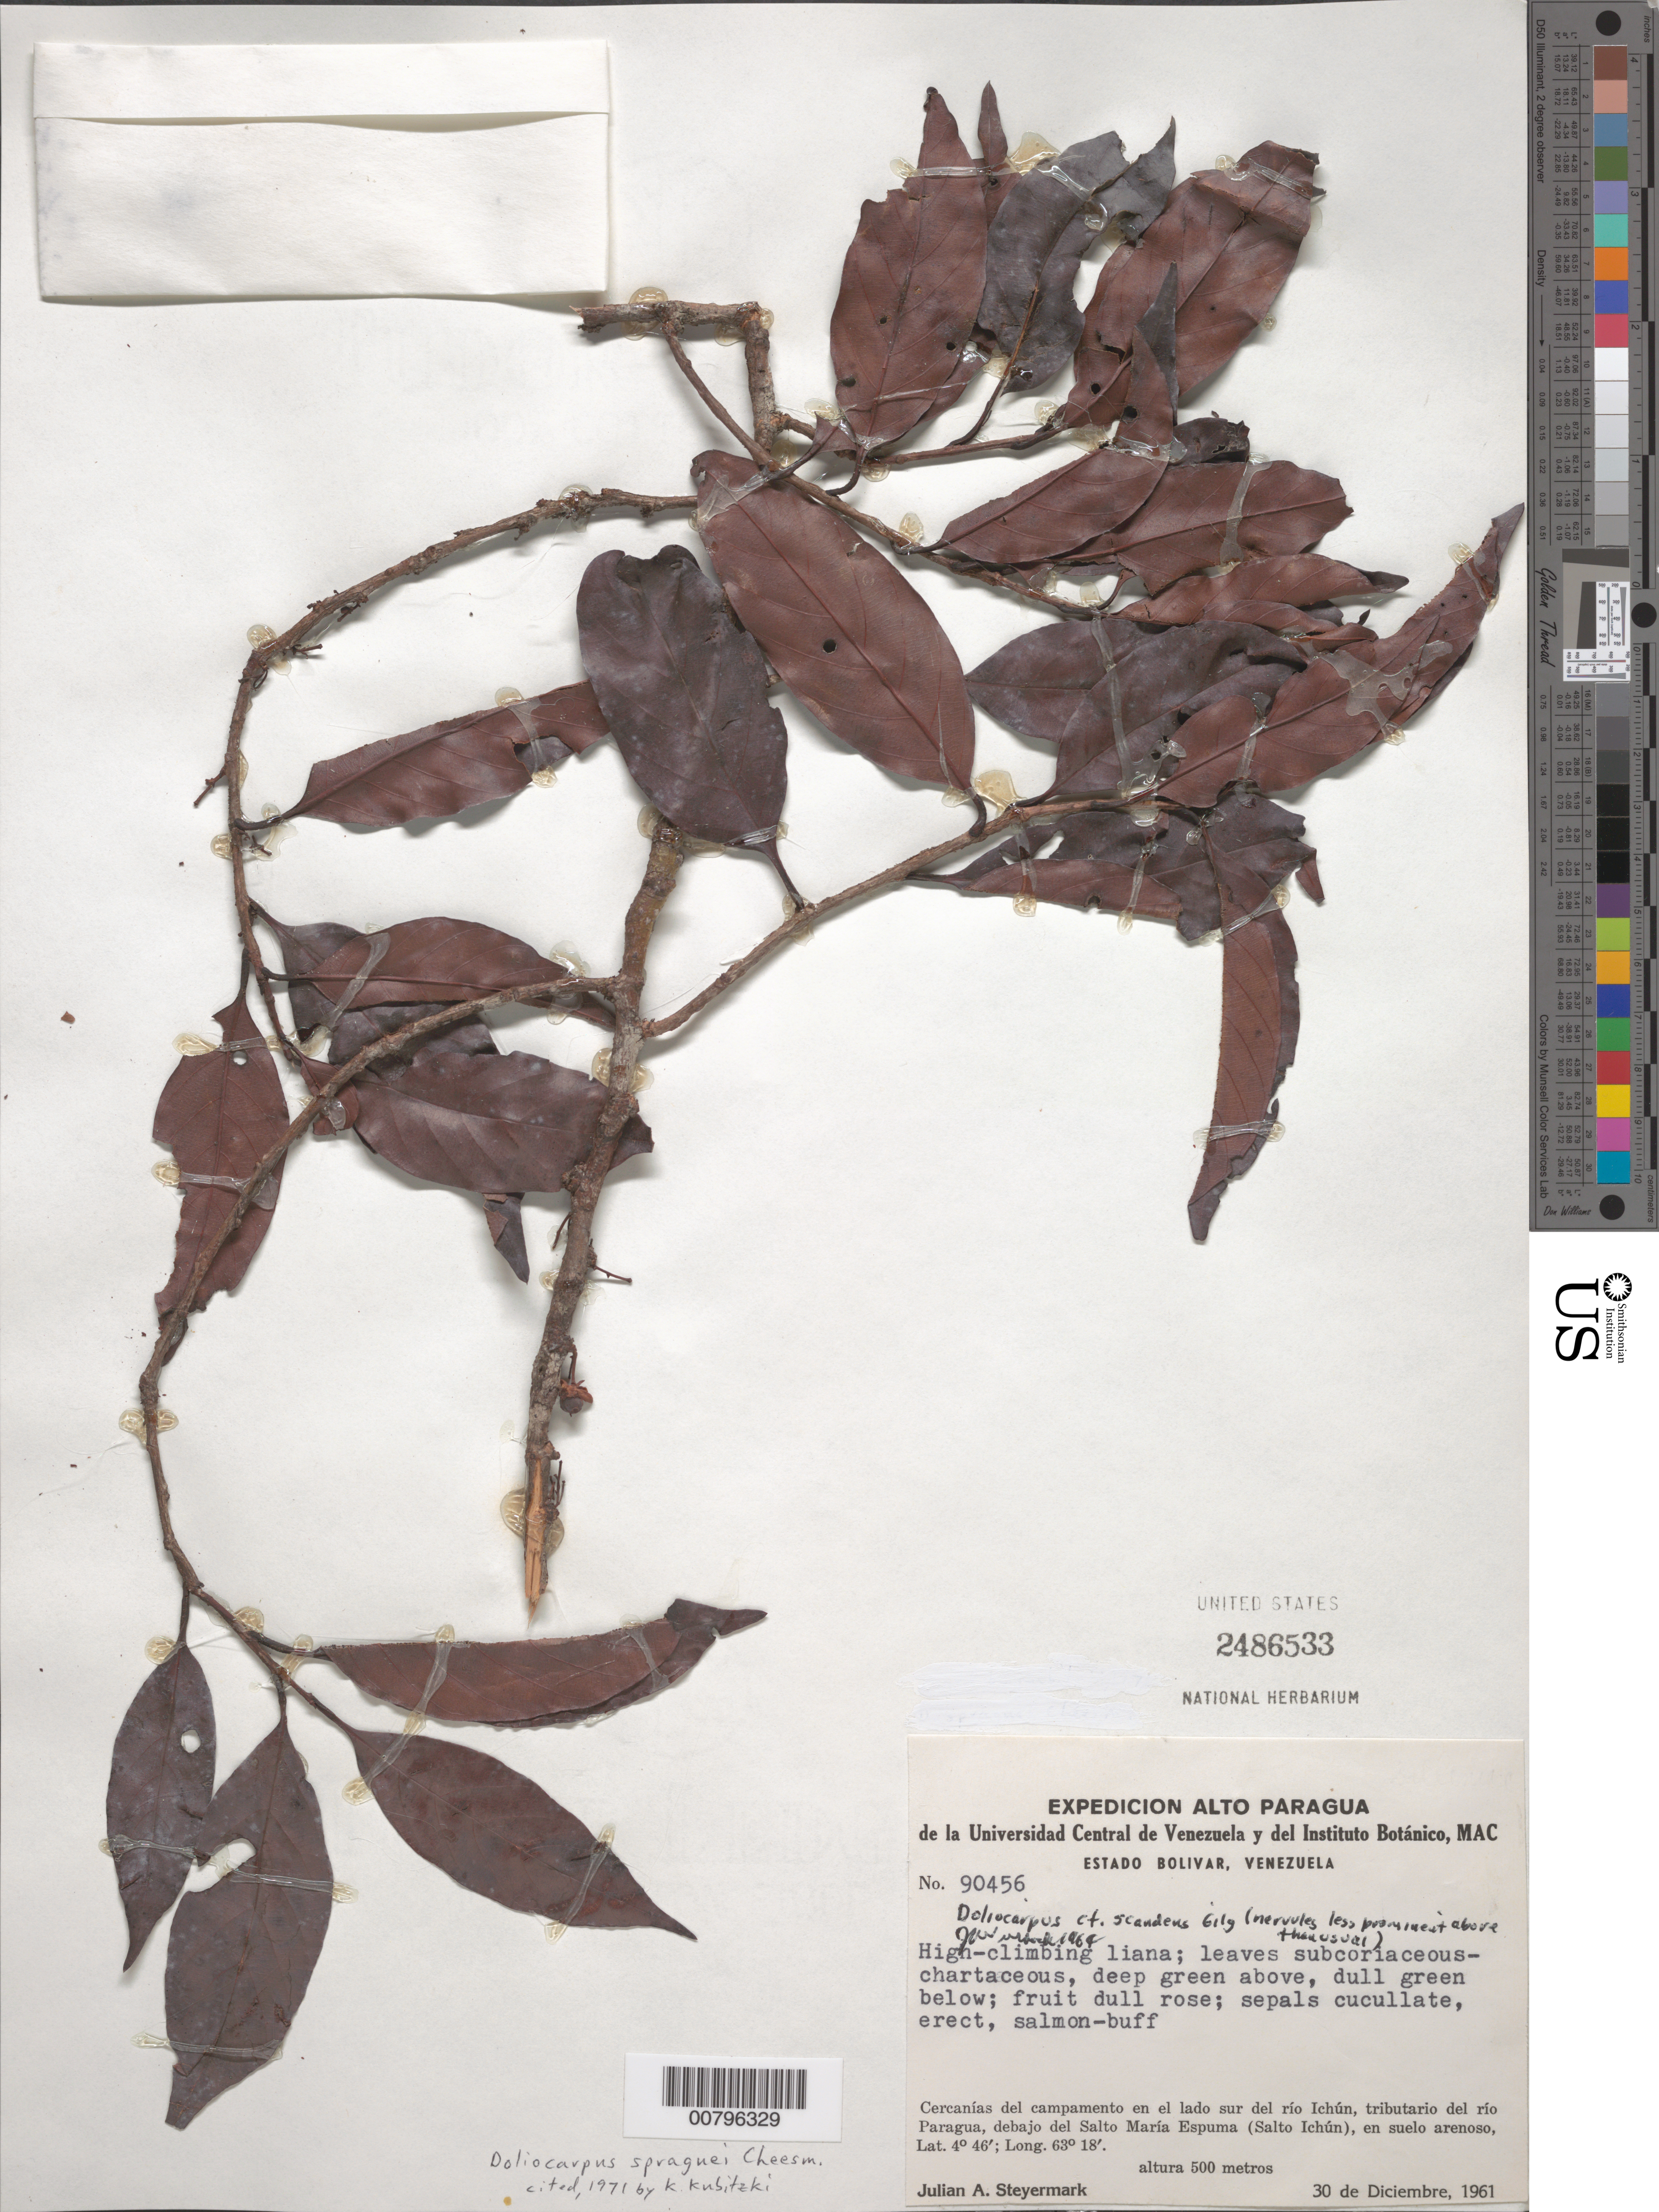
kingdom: Plantae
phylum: Tracheophyta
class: Magnoliopsida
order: Dilleniales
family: Dilleniaceae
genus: Doliocarpus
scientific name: Doliocarpus spraguei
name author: Cheesman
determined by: Kubitzki, Klaus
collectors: J. Steyermark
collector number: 90456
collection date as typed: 30-Dec-61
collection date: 1961-12-30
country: Venezuela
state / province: Bolívar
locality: Sierra Ichún: Salto María Espuma (Salto Ichún) del Río Ichún (tributary of río Paragua)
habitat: Cercanias del campamento en el lado sur del rio, en suelo arenoso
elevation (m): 500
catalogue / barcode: US 2486533